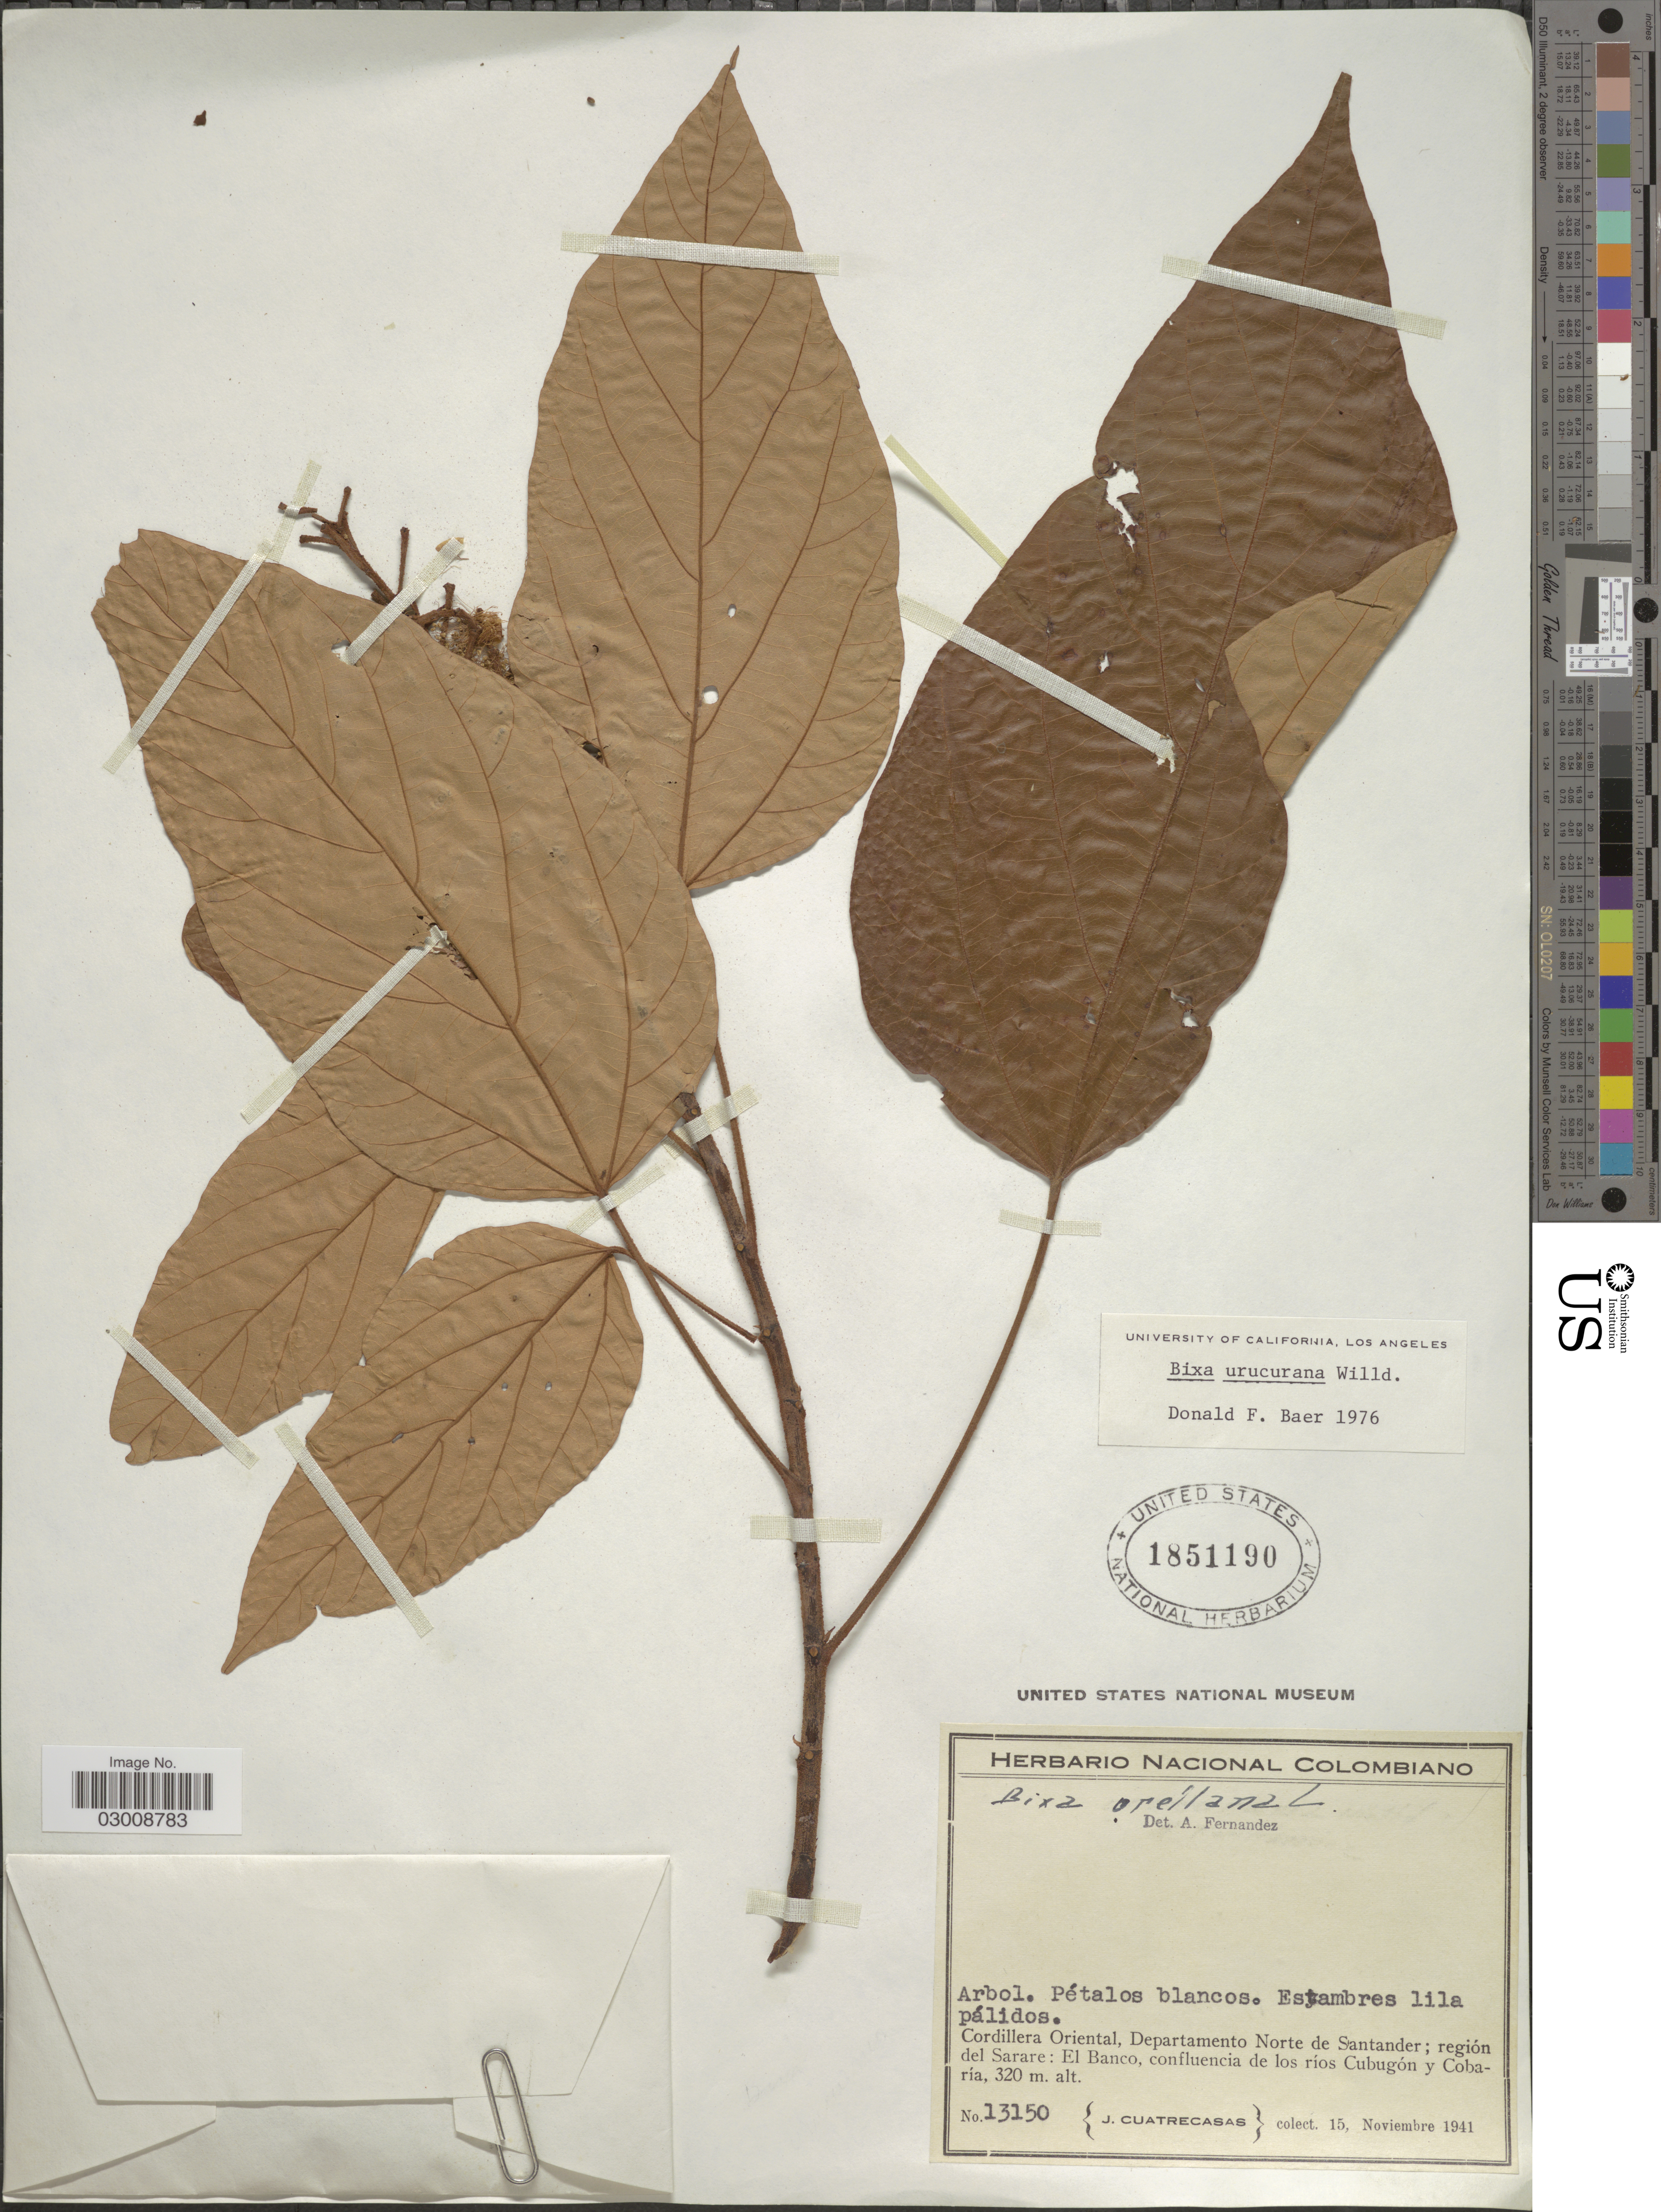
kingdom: Plantae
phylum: Tracheophyta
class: Magnoliopsida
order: Malvales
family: Bixaceae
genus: Bixa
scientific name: Bixa urucurana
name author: Willd.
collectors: J. Cuatrecasas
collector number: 13150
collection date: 1941-11-15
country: Colombia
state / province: Norte de Santander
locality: Cordillera Oriental, Departamento Norte de Santander; región del Sarare: El Blanco, confluencia de los ríos Cubugón y Cobaría.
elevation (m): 320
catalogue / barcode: US 1851190